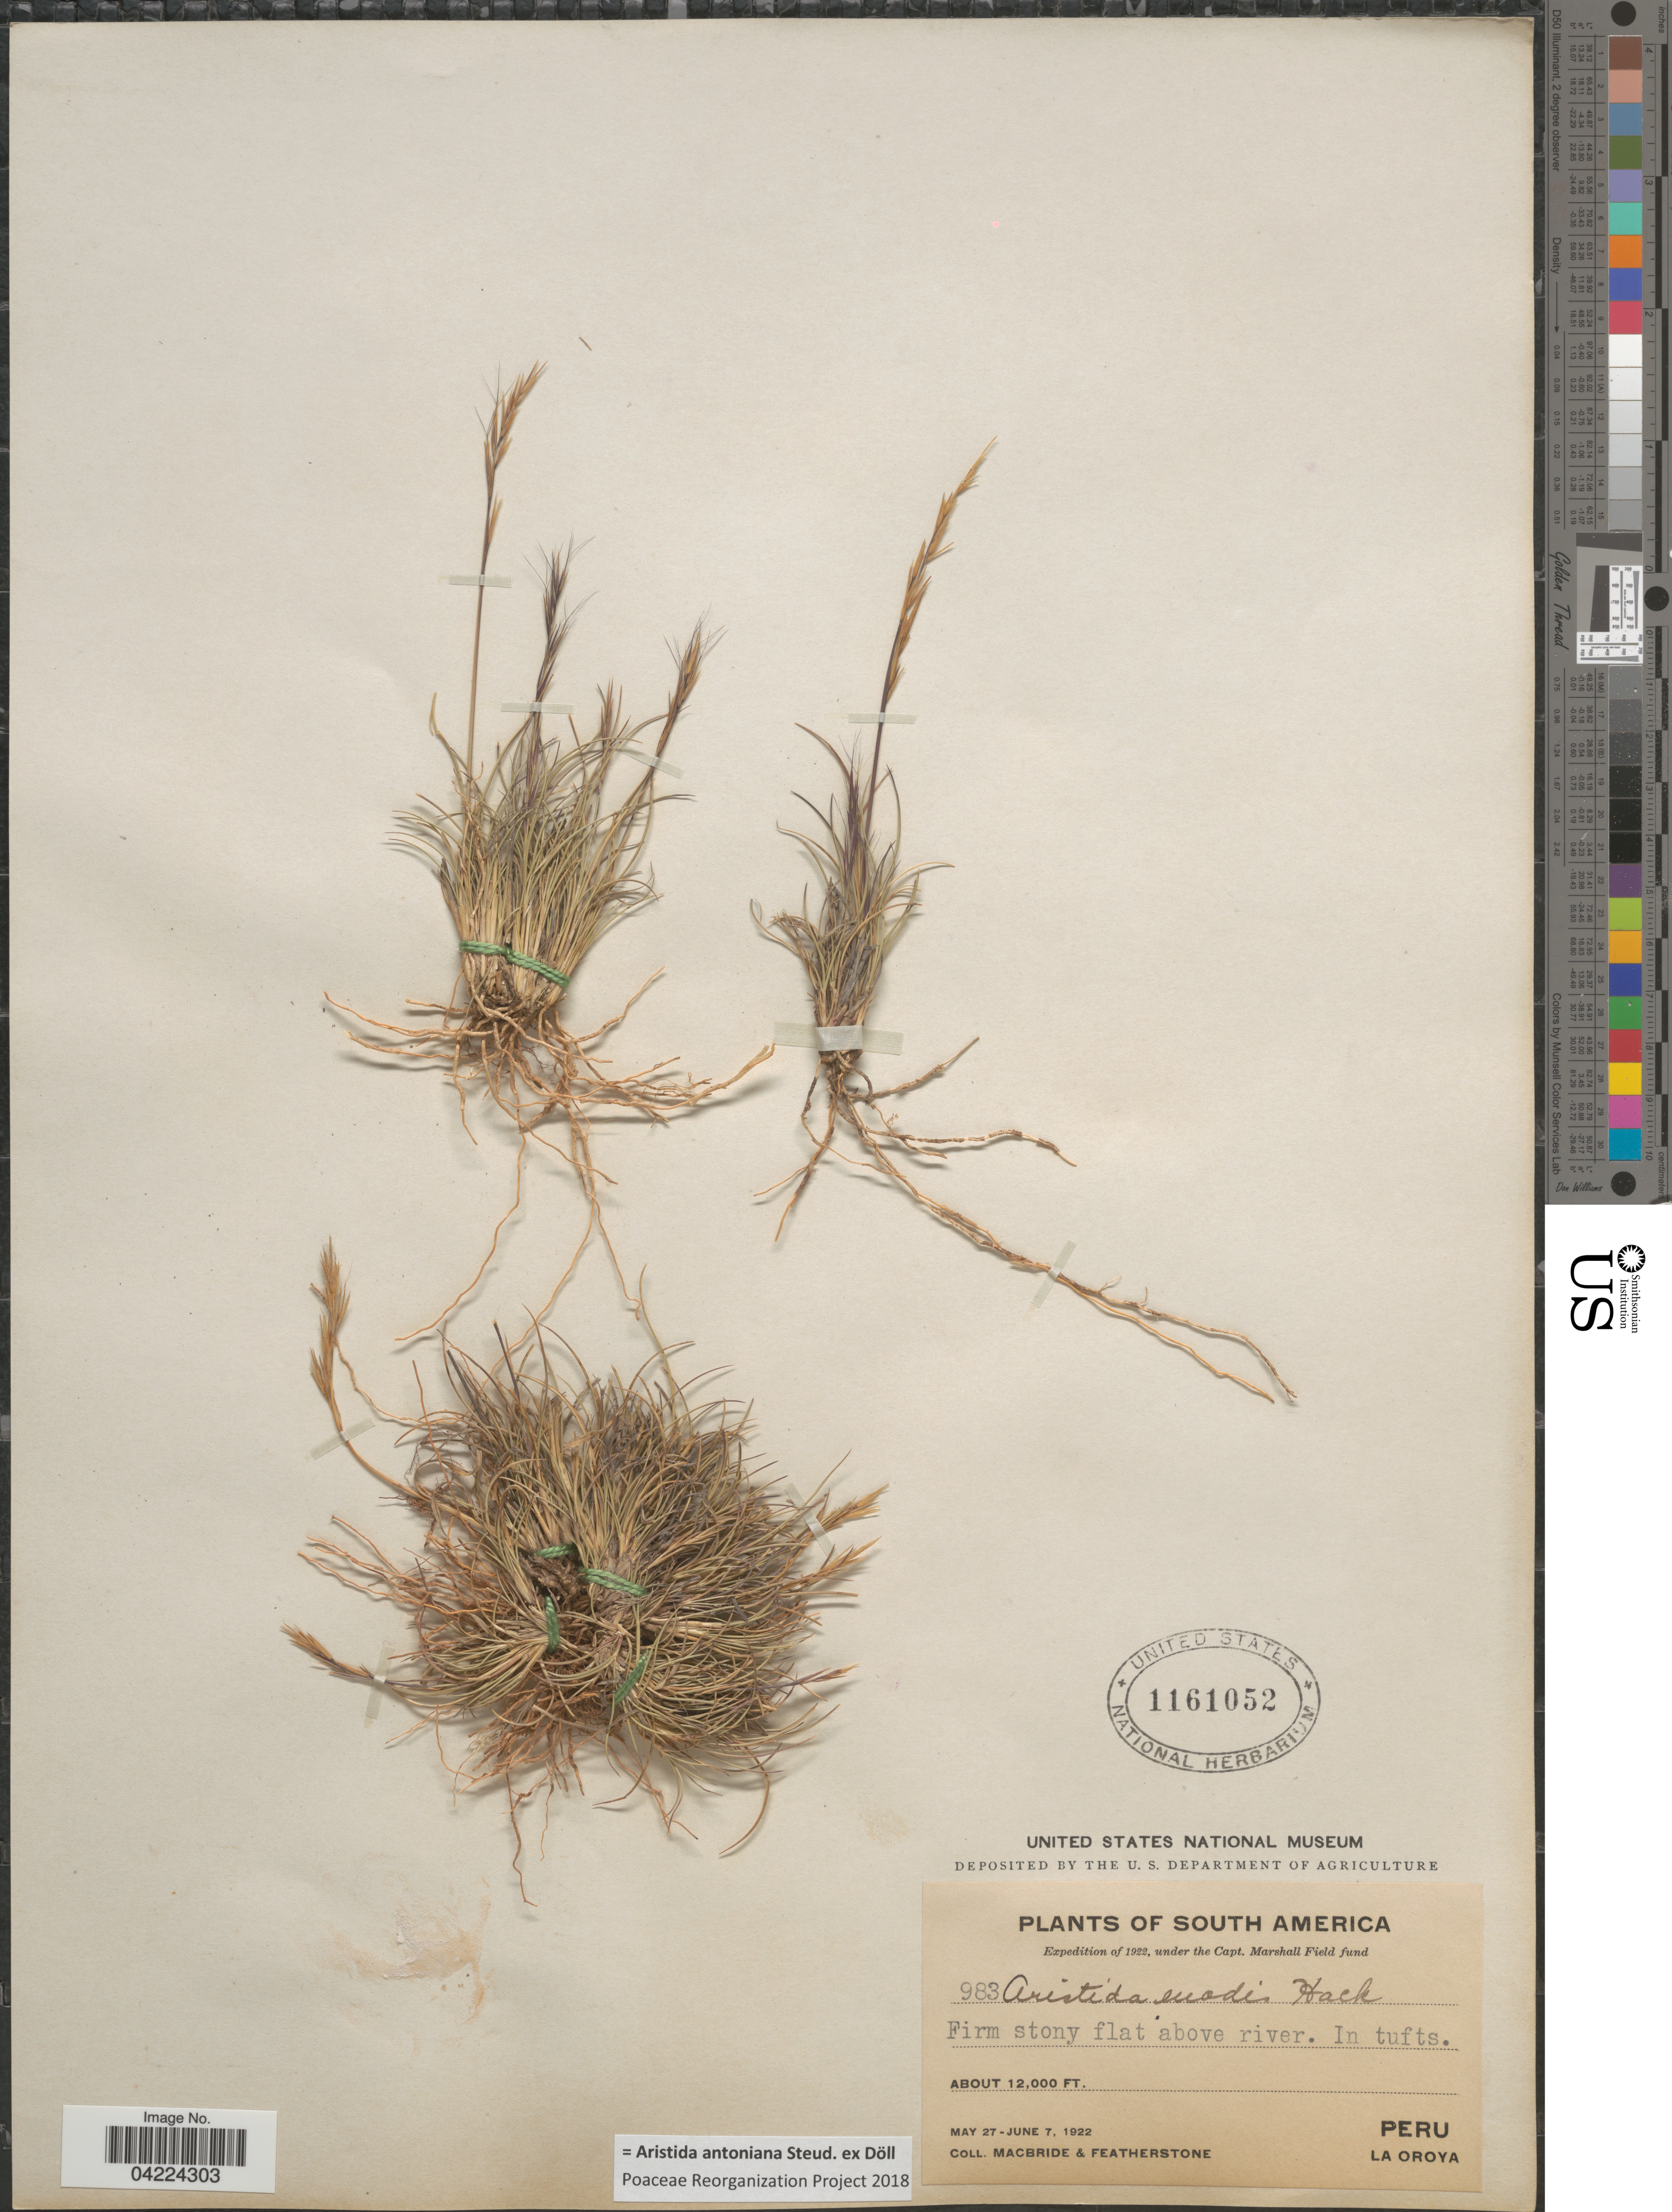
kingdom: Plantae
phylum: Tracheophyta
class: Liliopsida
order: Poales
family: Poaceae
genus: Aristida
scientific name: Aristida antoniana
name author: Steud. ex Henr.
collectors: Macbride, -- & -. Featherstone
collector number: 983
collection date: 1922-05-27/1922-06-07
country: Peru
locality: Expedition of 1922. La Oroya.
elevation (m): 3658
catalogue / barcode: US 1161052